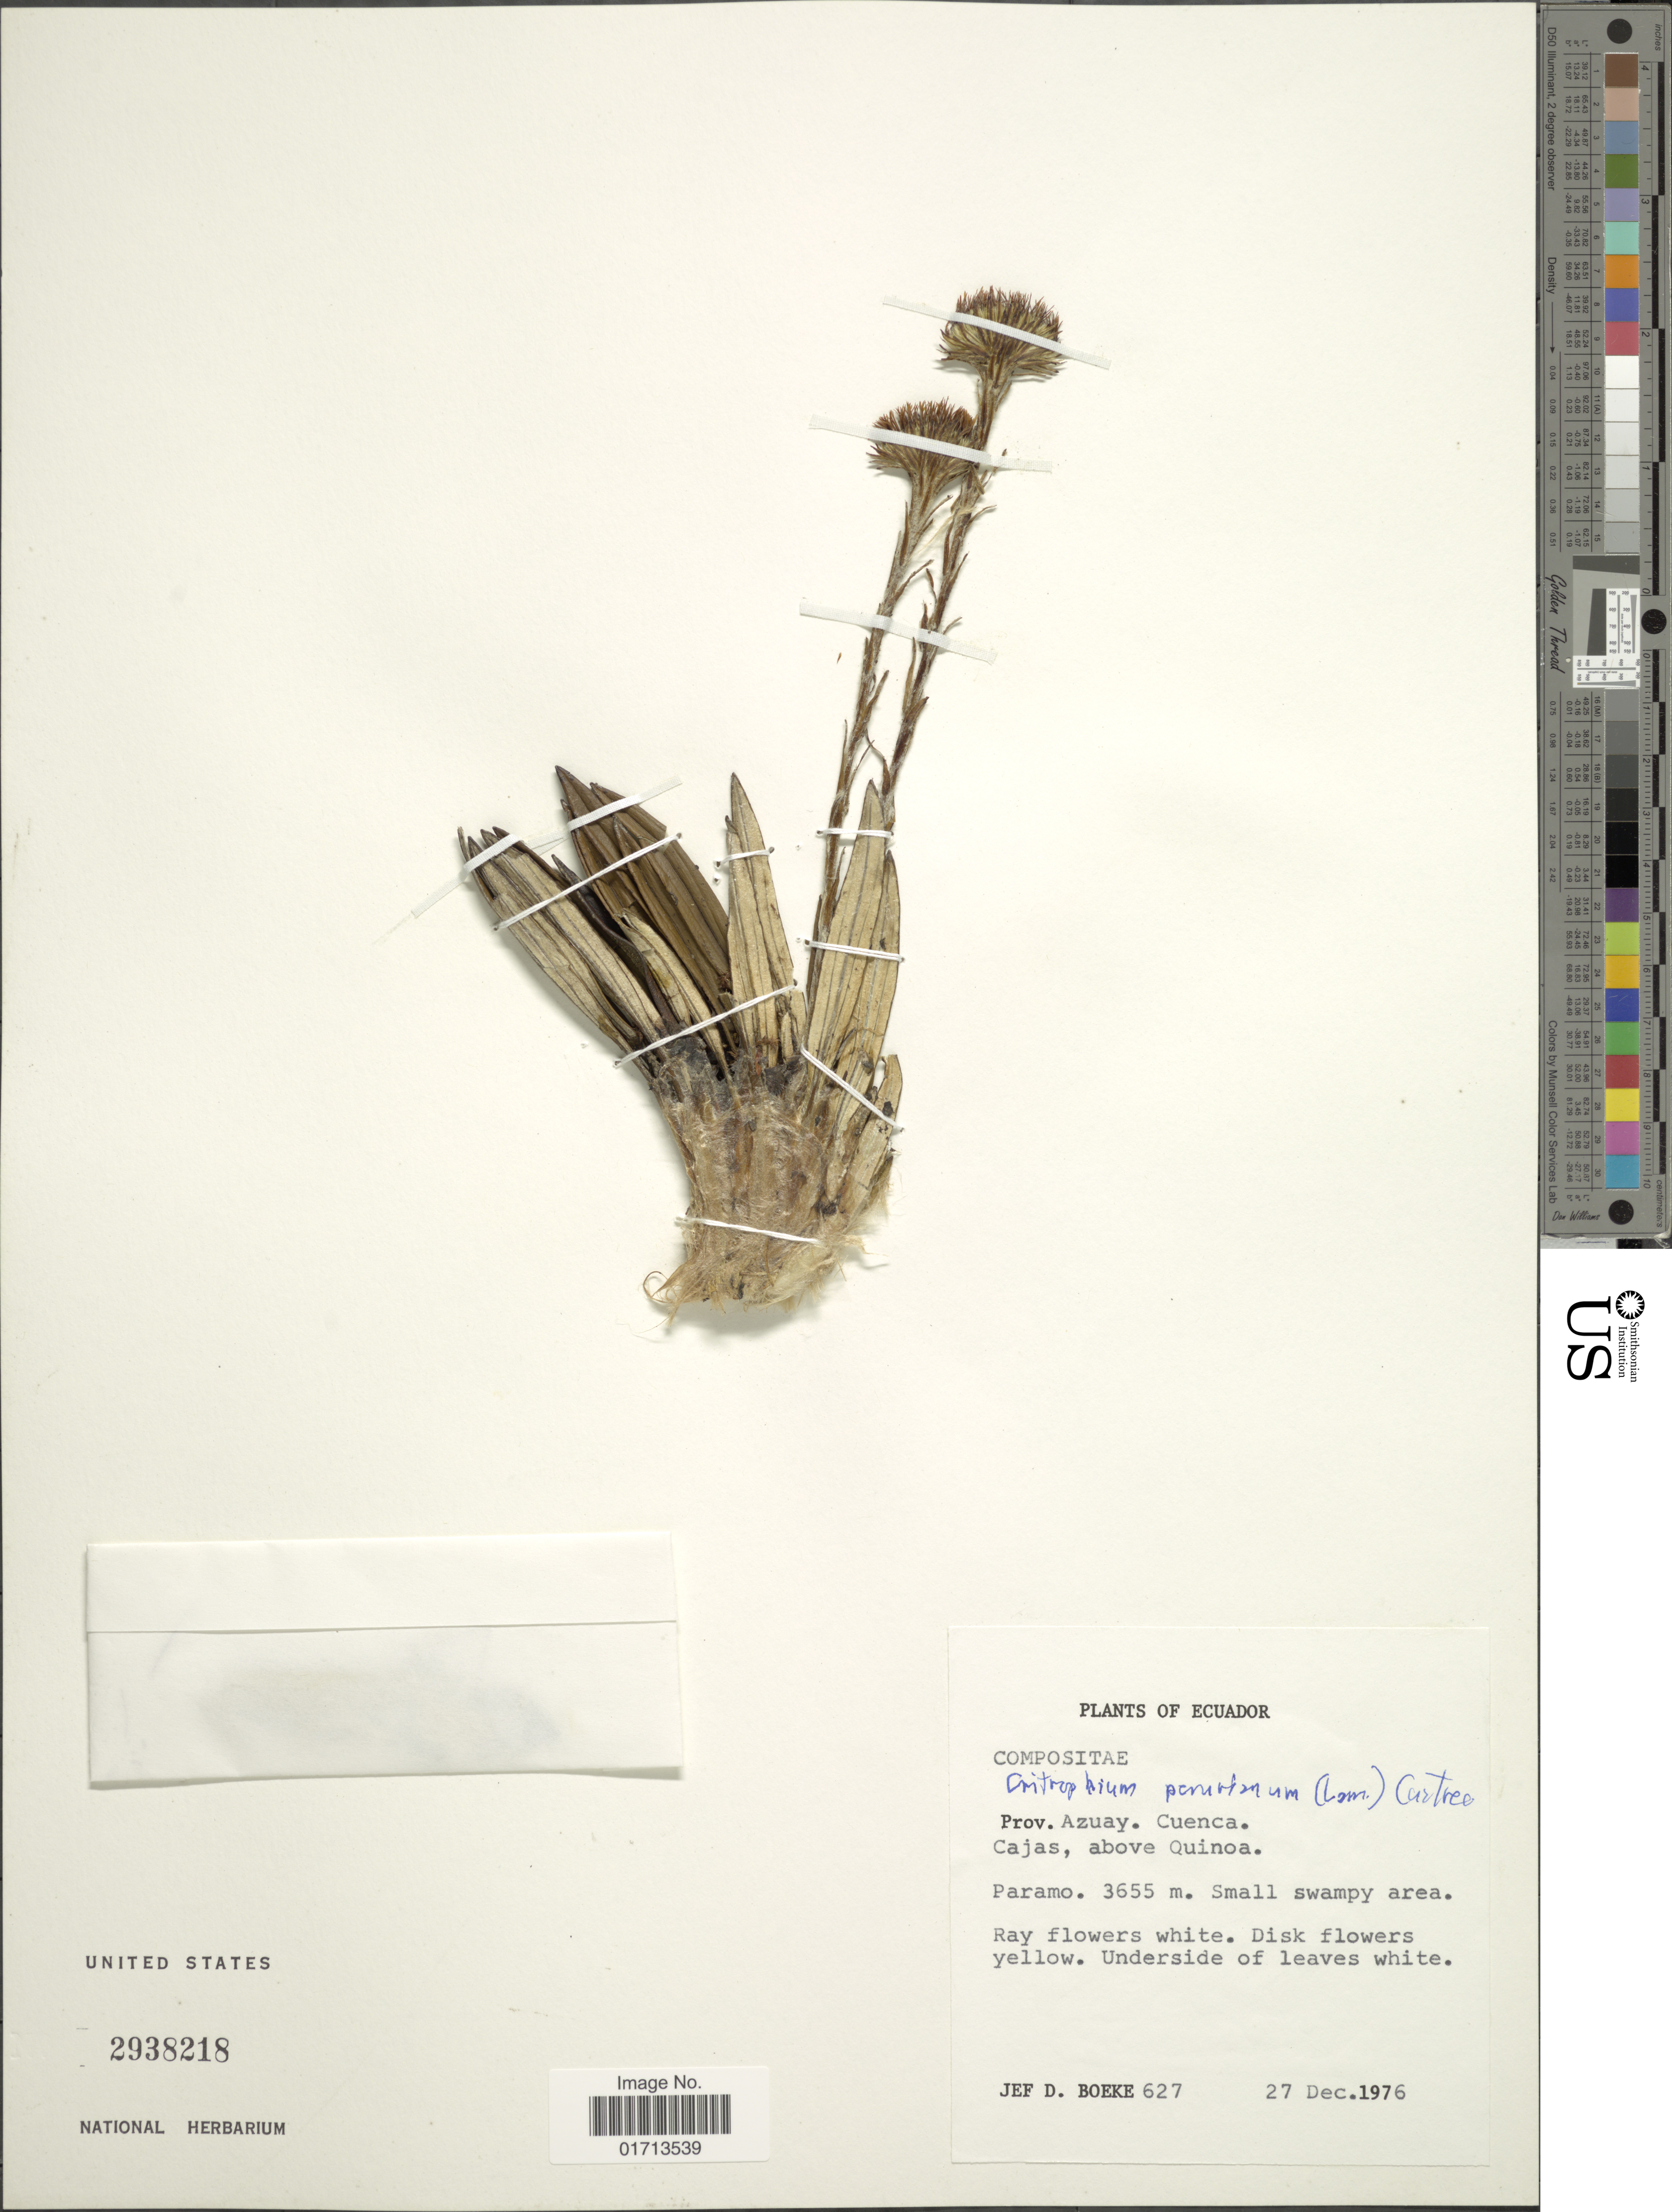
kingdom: Plantae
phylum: Tracheophyta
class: Magnoliopsida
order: Asterales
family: Asteraceae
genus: Oritrophium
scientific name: Oritrophium peruvianum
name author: (Lam.) Cuatrec.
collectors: J. D. Boeke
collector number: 627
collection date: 1976-12-27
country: Ecuador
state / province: Azuay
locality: Cuenca, Cajas, above Quinoa, paramo, swampy area.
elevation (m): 3655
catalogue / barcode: US 2938218